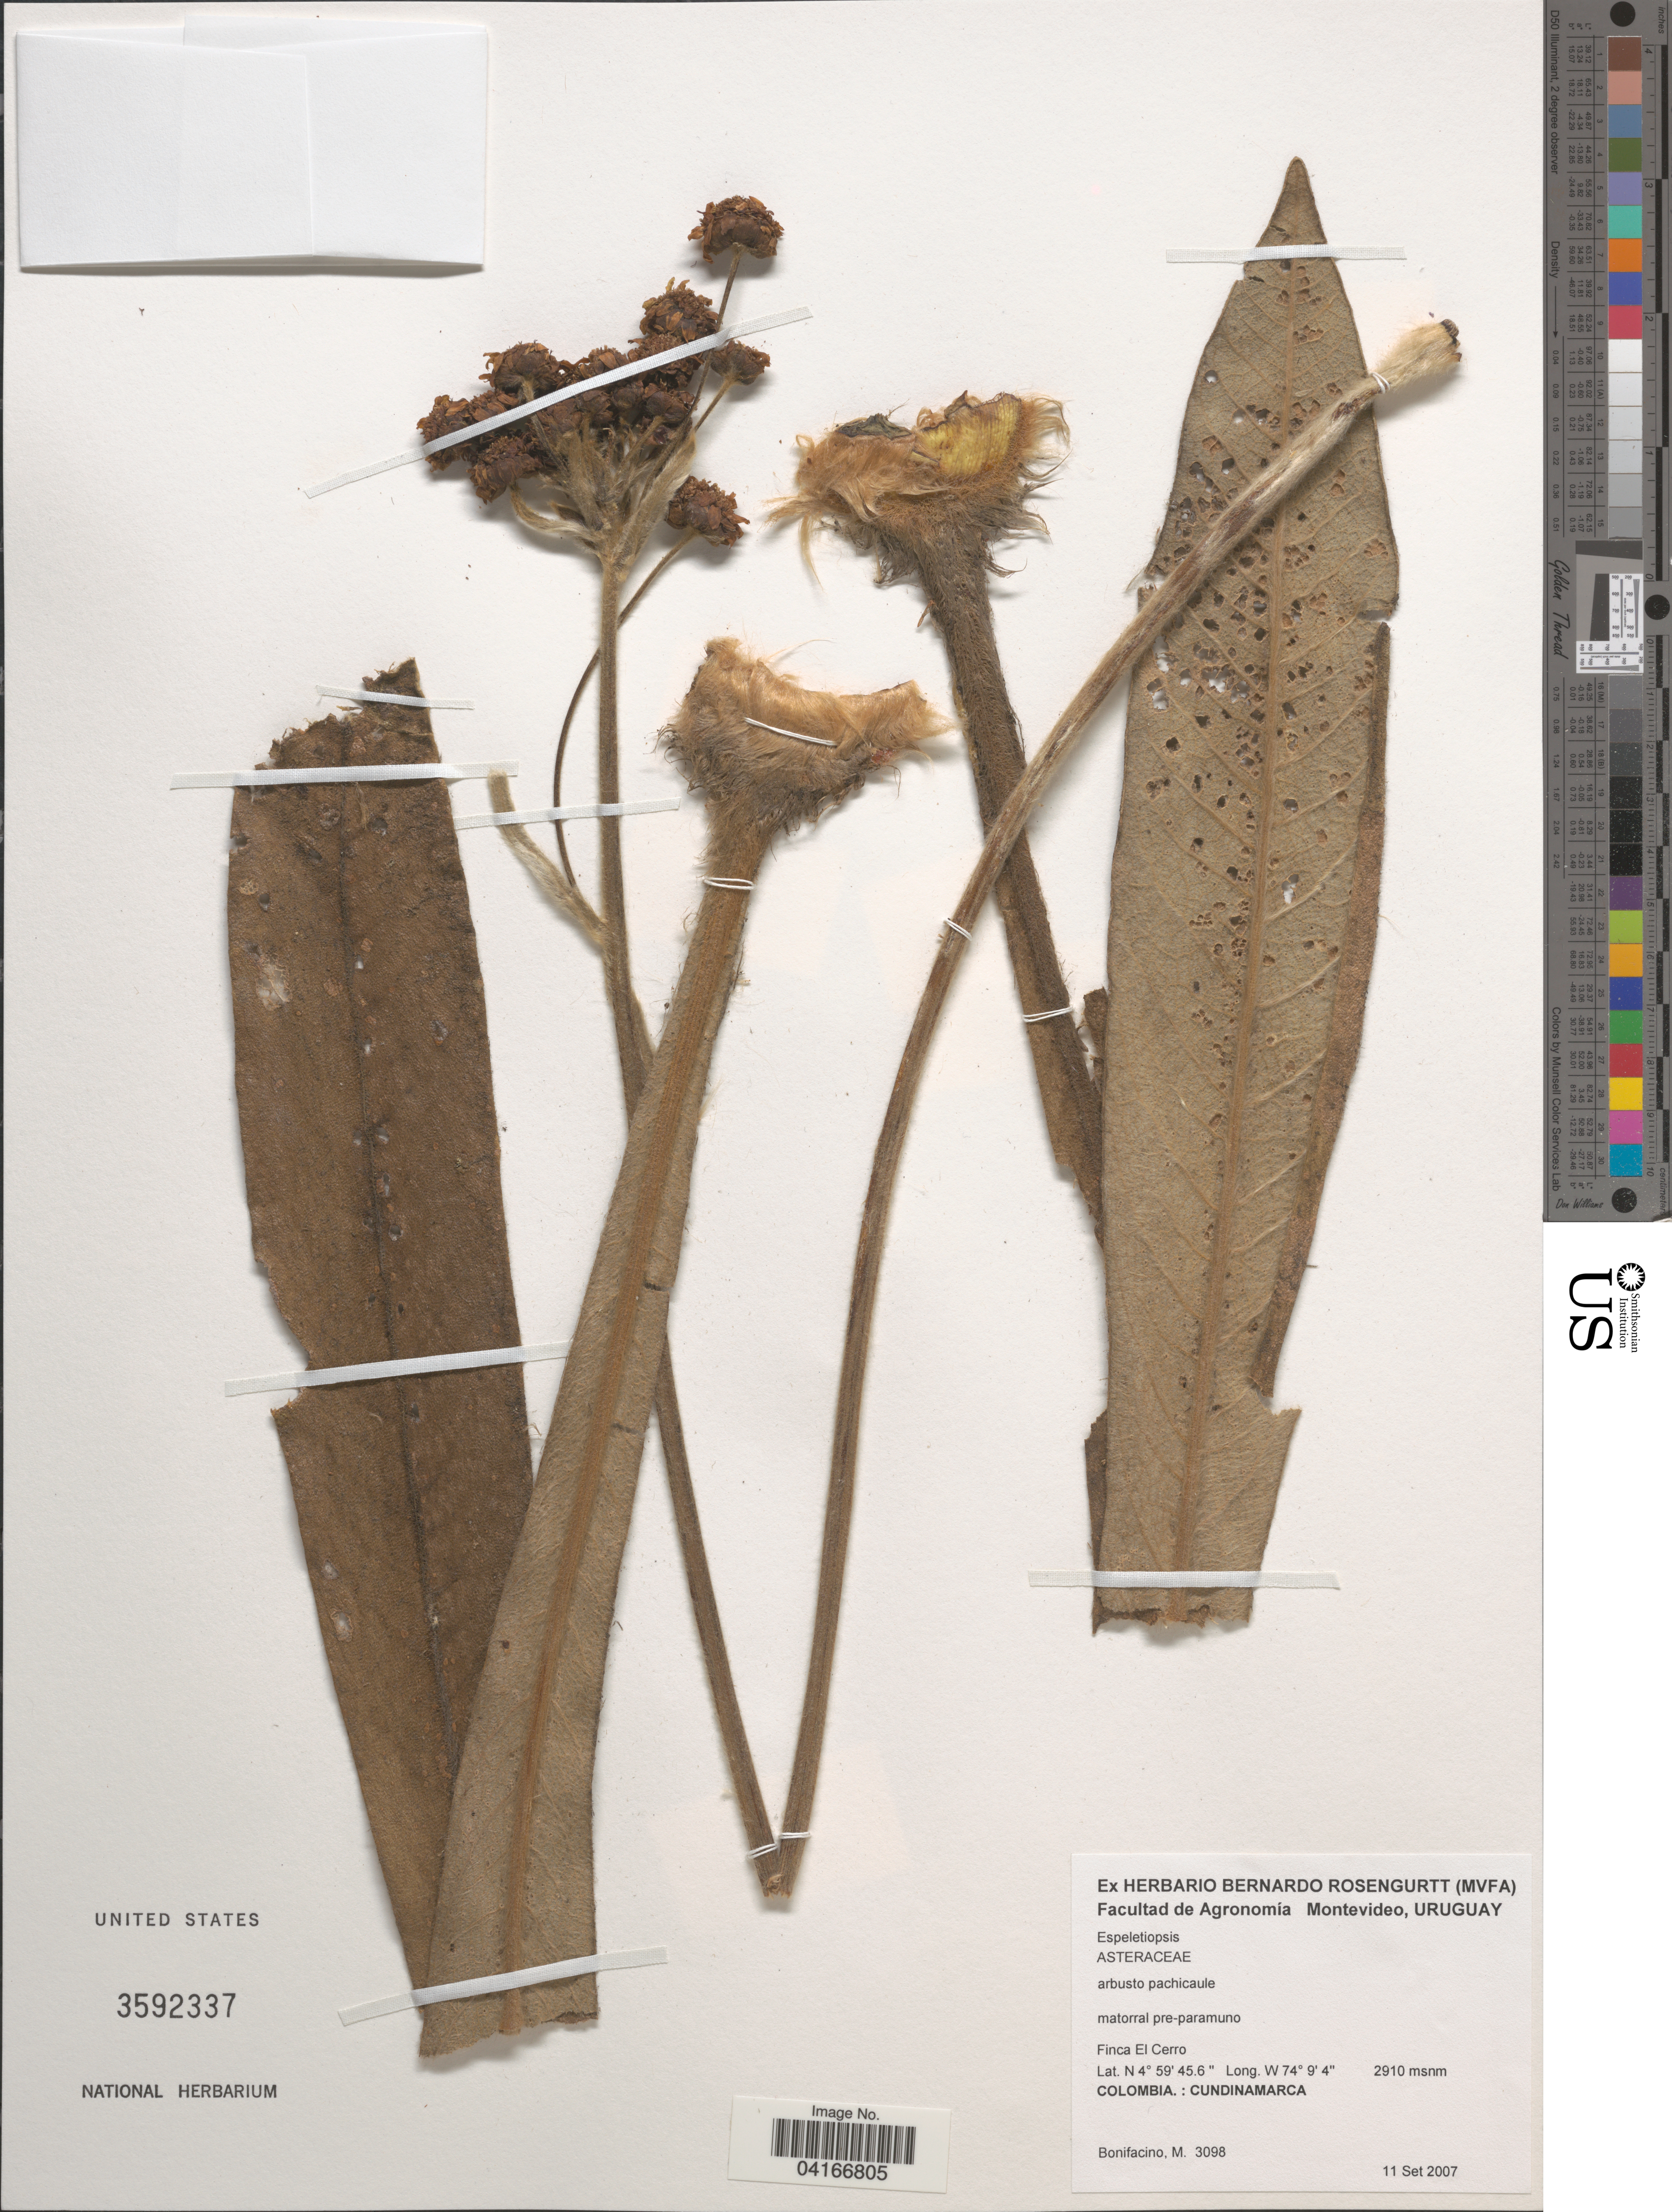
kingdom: Plantae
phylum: Tracheophyta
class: Magnoliopsida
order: Asterales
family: Asteraceae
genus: Espeletiopsis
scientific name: Espeletiopsis sp.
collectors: M. Bonifacino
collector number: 3098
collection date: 2007-09-11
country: Colombia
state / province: Cundinamarca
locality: Finca El Cerro.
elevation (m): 2910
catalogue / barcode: US 3592337